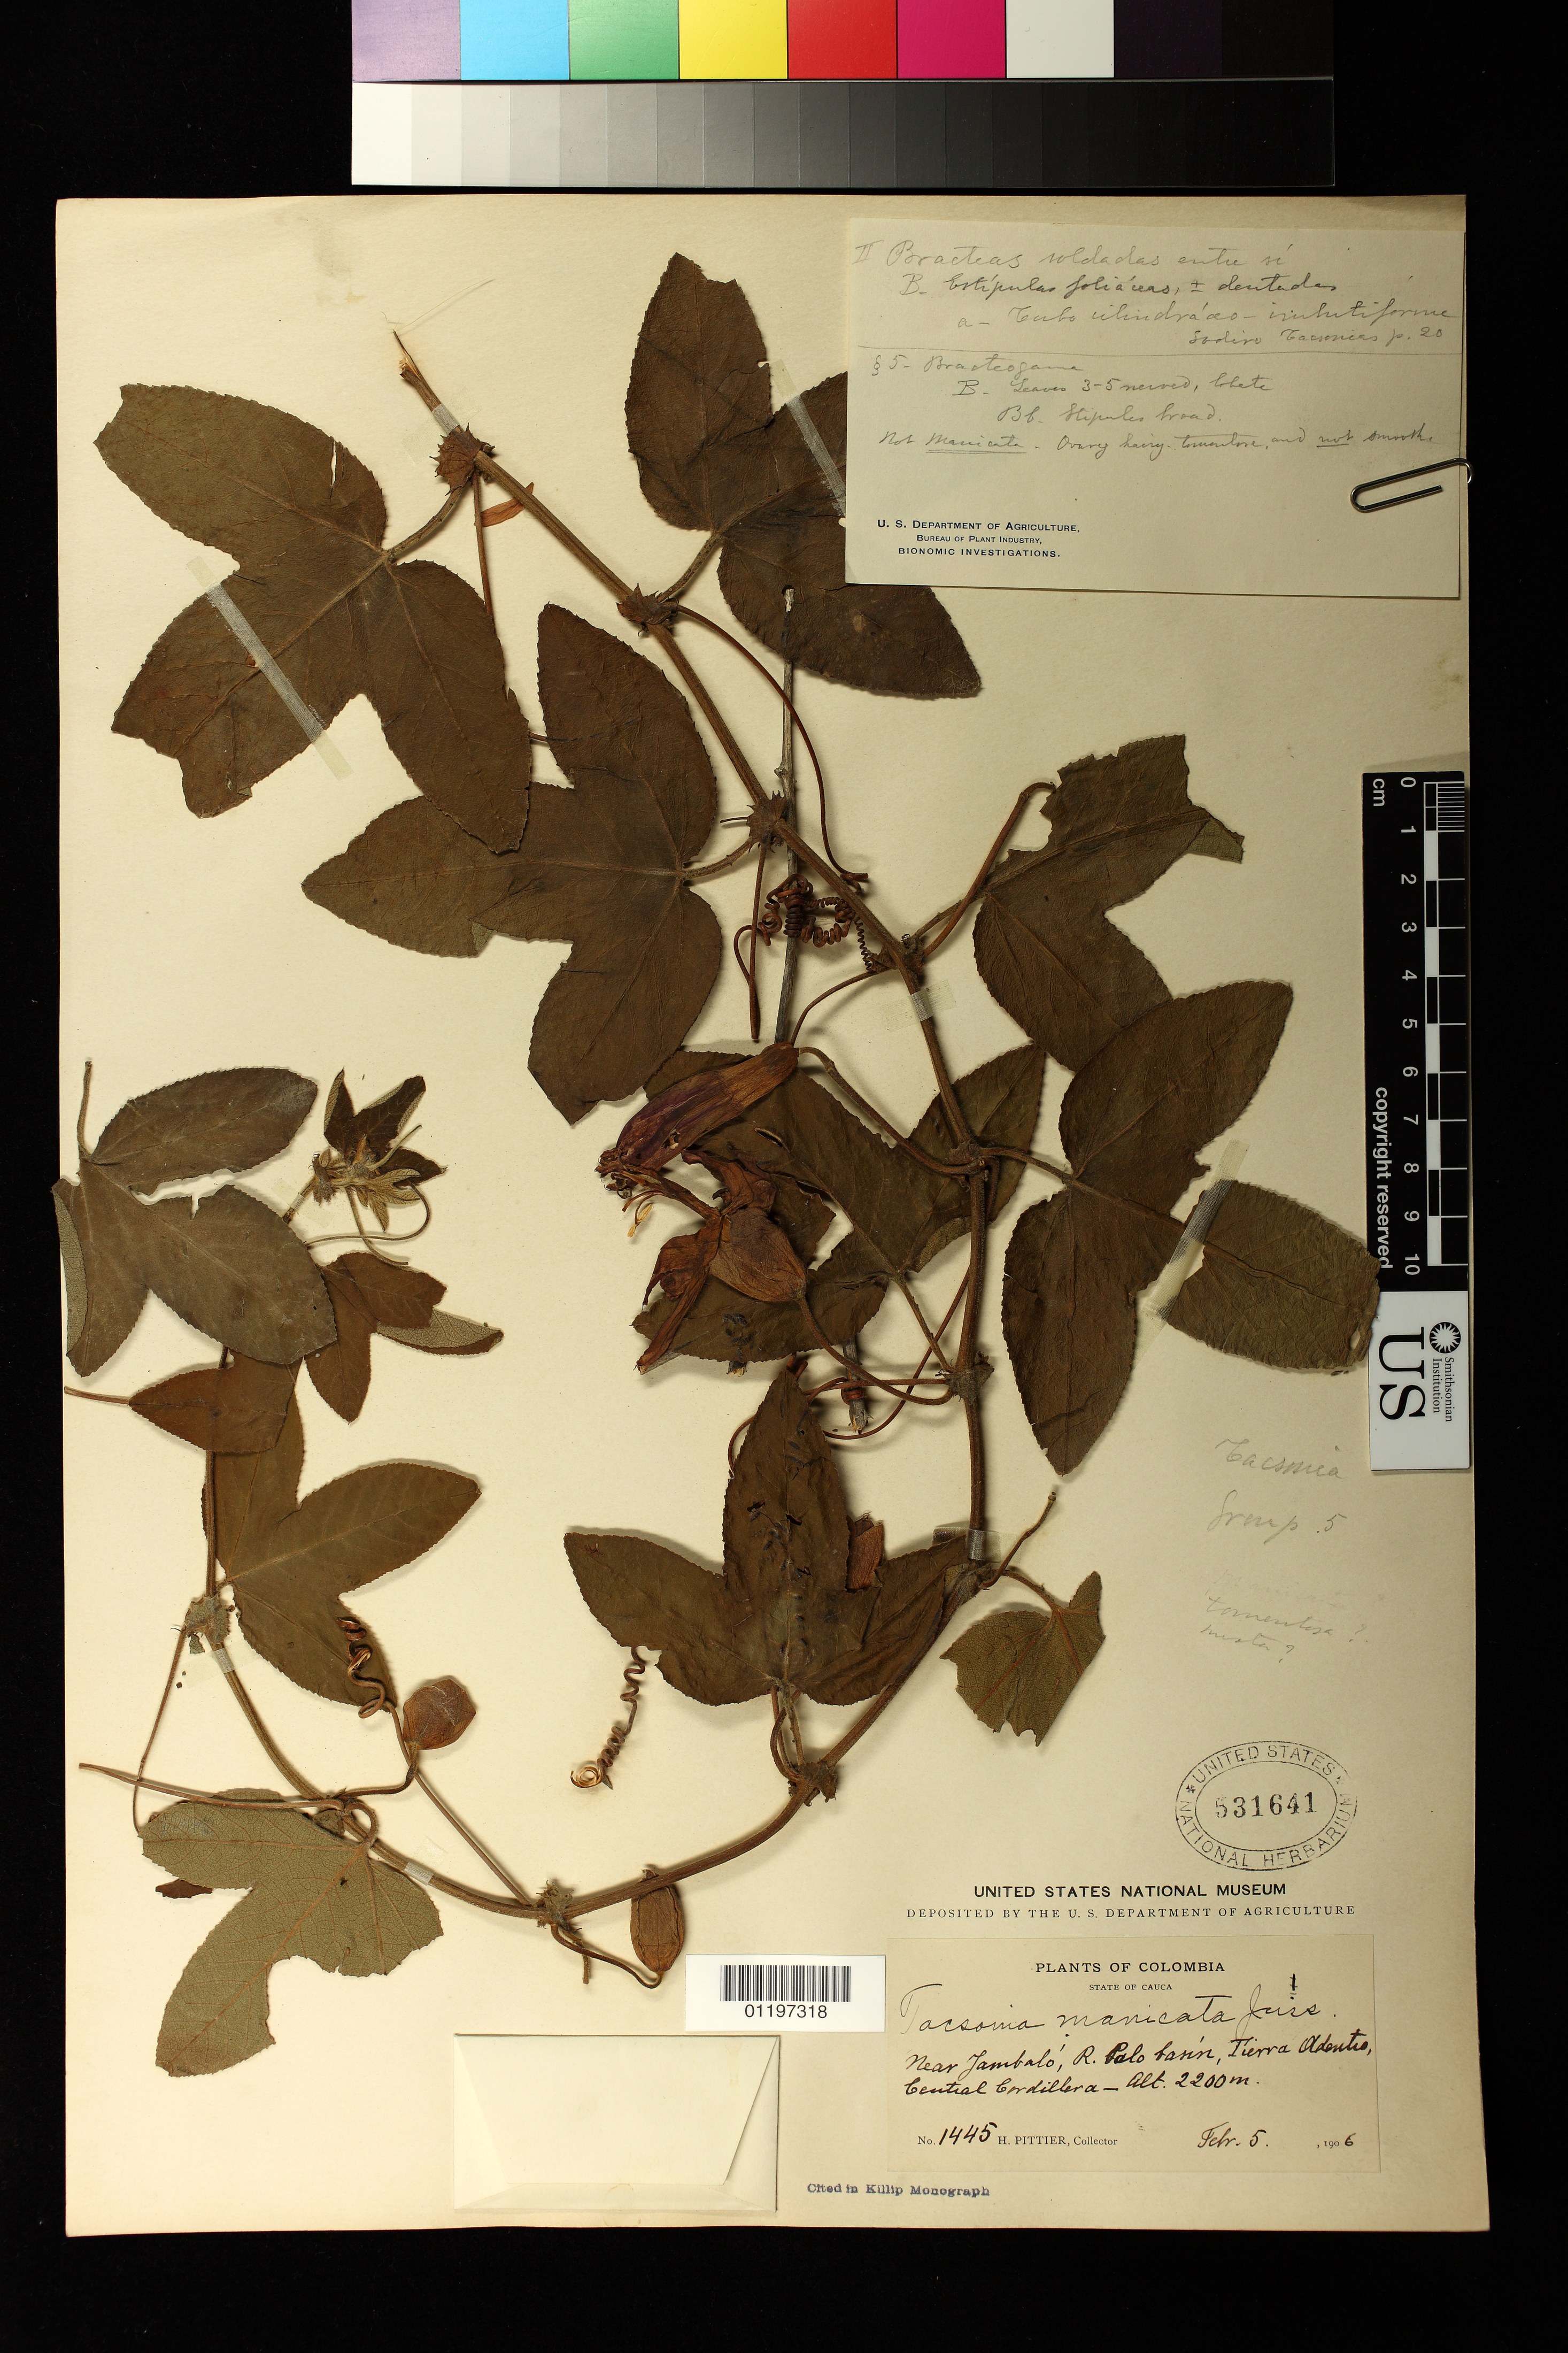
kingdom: Plantae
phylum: Tracheophyta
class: Magnoliopsida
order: Malpighiales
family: Passifloraceae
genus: Passiflora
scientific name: Passiflora manicata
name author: (Juss.) Pers.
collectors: H. F. Pittier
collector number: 1445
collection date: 1906-02-05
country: Colombia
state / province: Cauca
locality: Near Jambalo, R. Palo basin, Tierra Adentro, Central Cordillera.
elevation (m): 2200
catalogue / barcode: US 531641